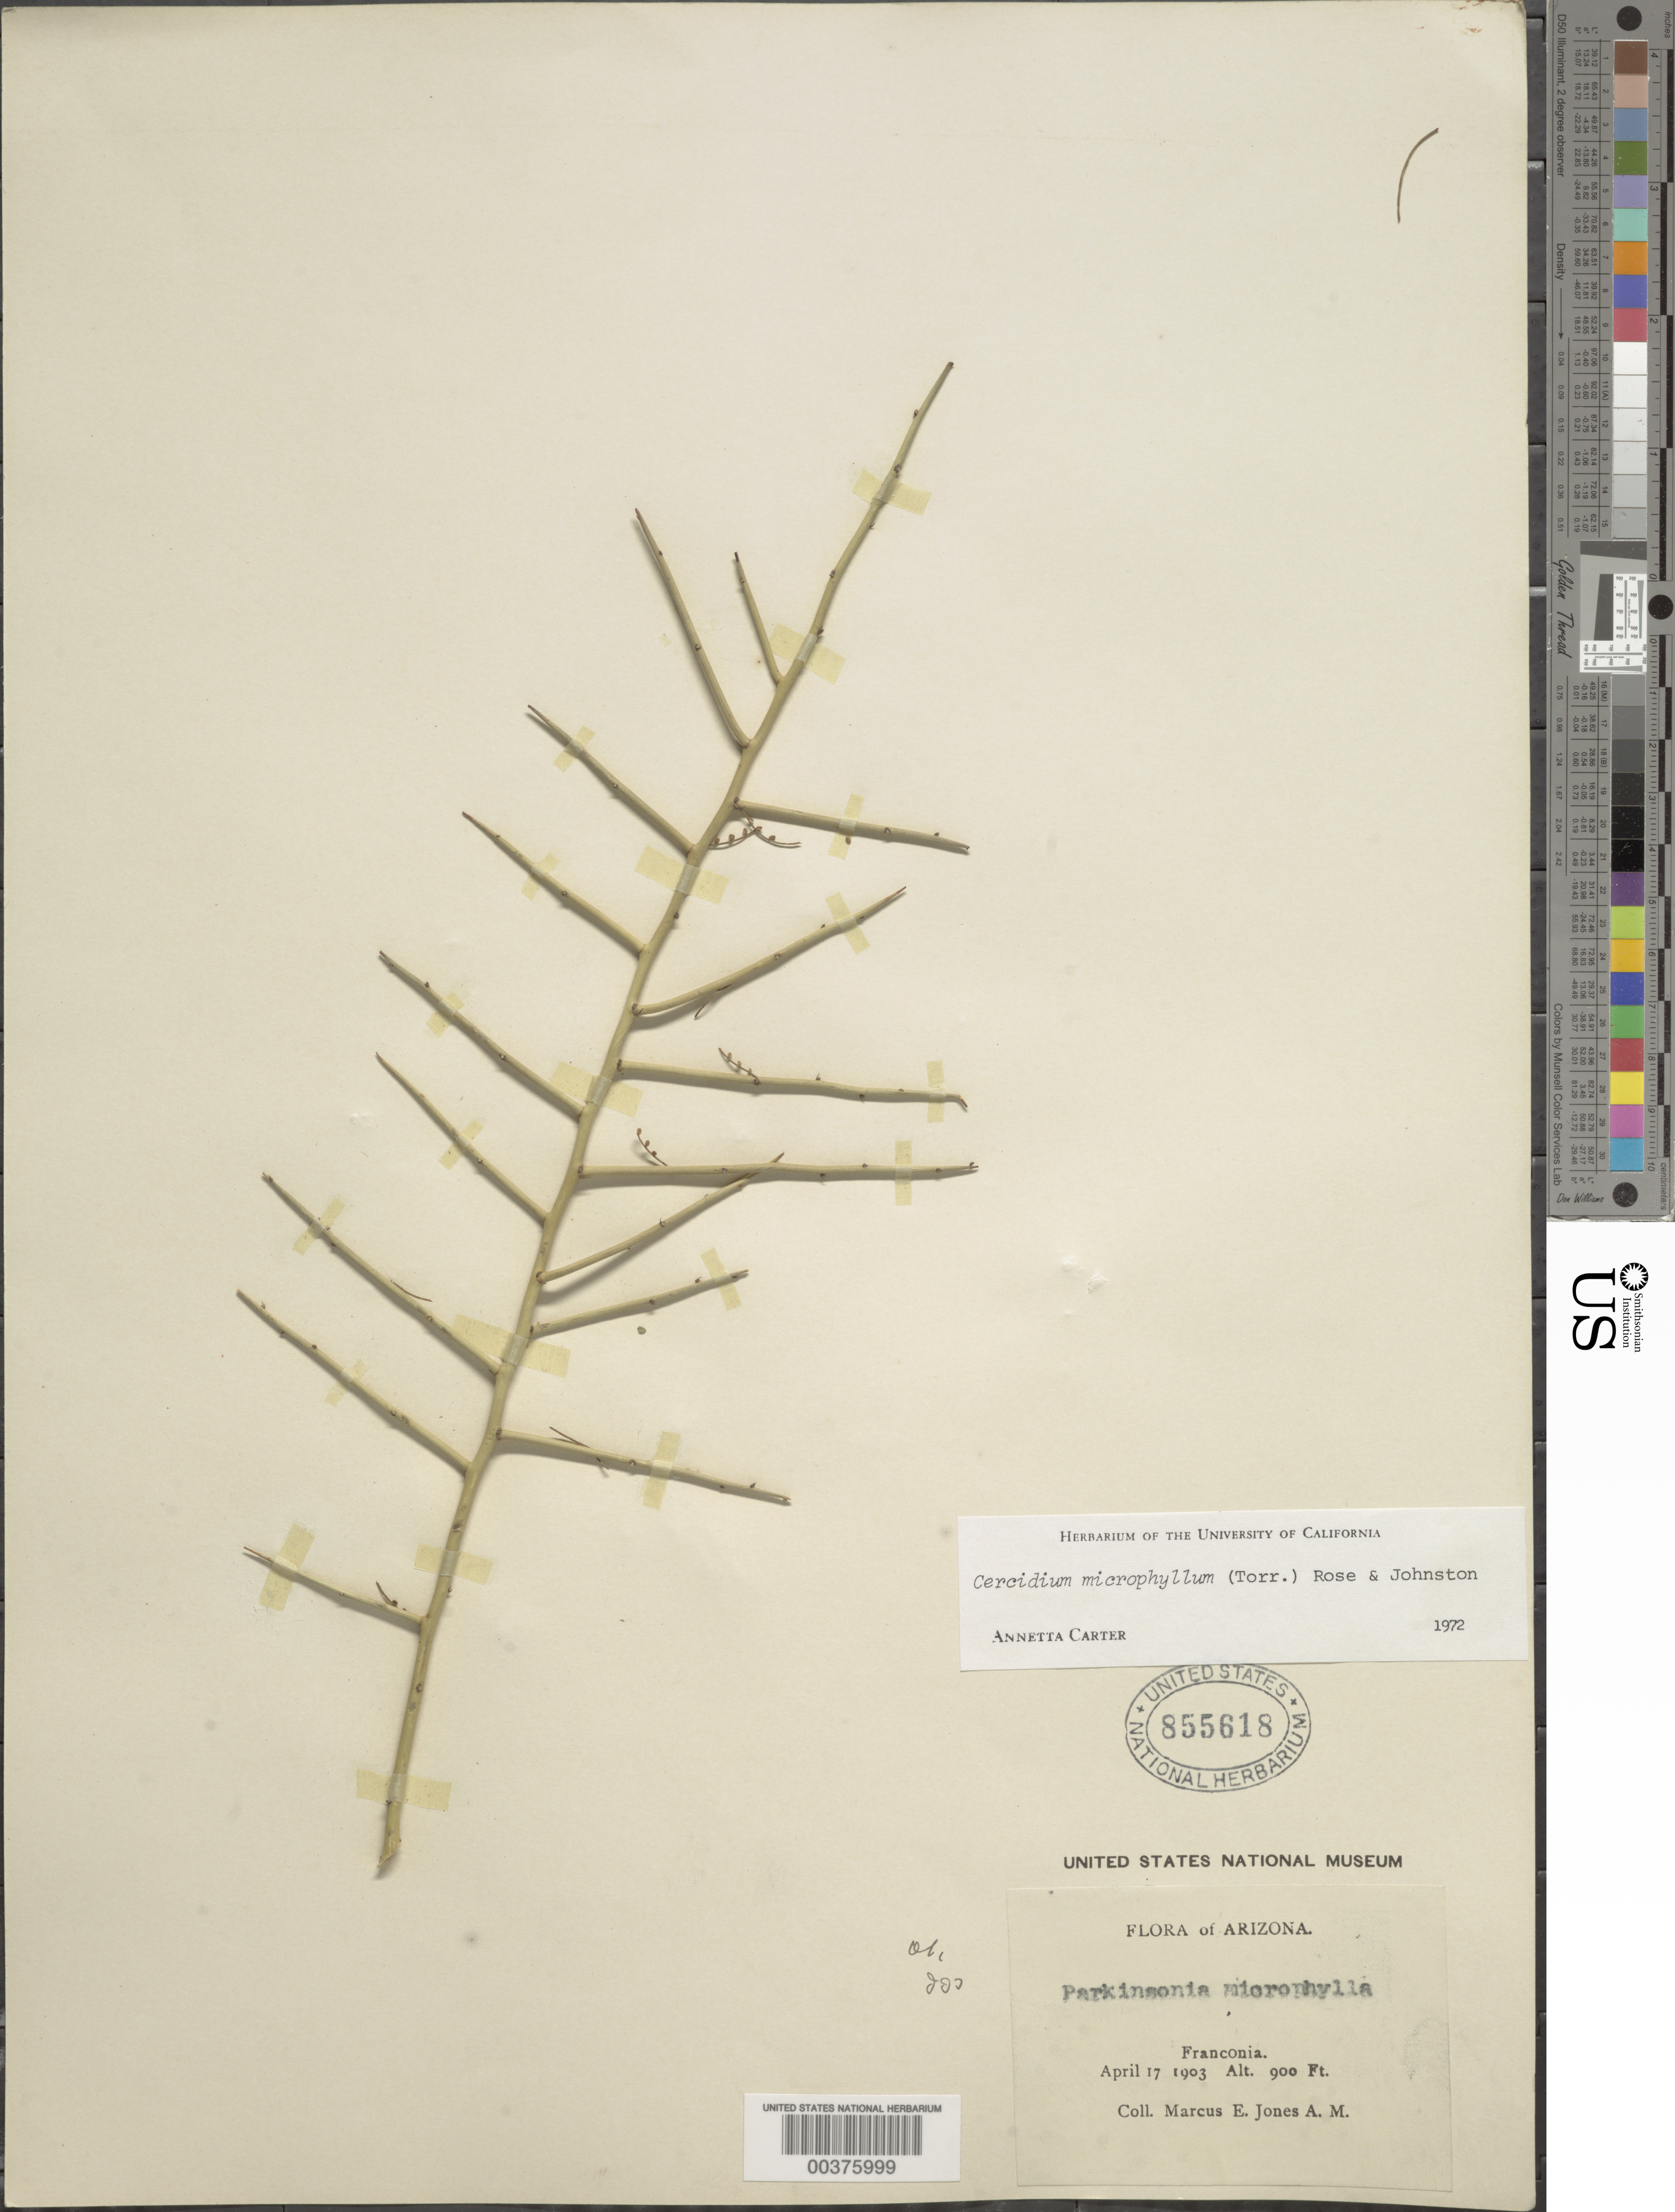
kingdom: Plantae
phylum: Tracheophyta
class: Magnoliopsida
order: Fabales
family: Fabaceae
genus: Parkinsonia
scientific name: Parkinsonia microphylla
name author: Torr.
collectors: M. E. Jones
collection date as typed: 17 Apr 1903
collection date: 1903-04-17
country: United States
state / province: Arizona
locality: Franconia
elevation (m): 274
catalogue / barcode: US 855618